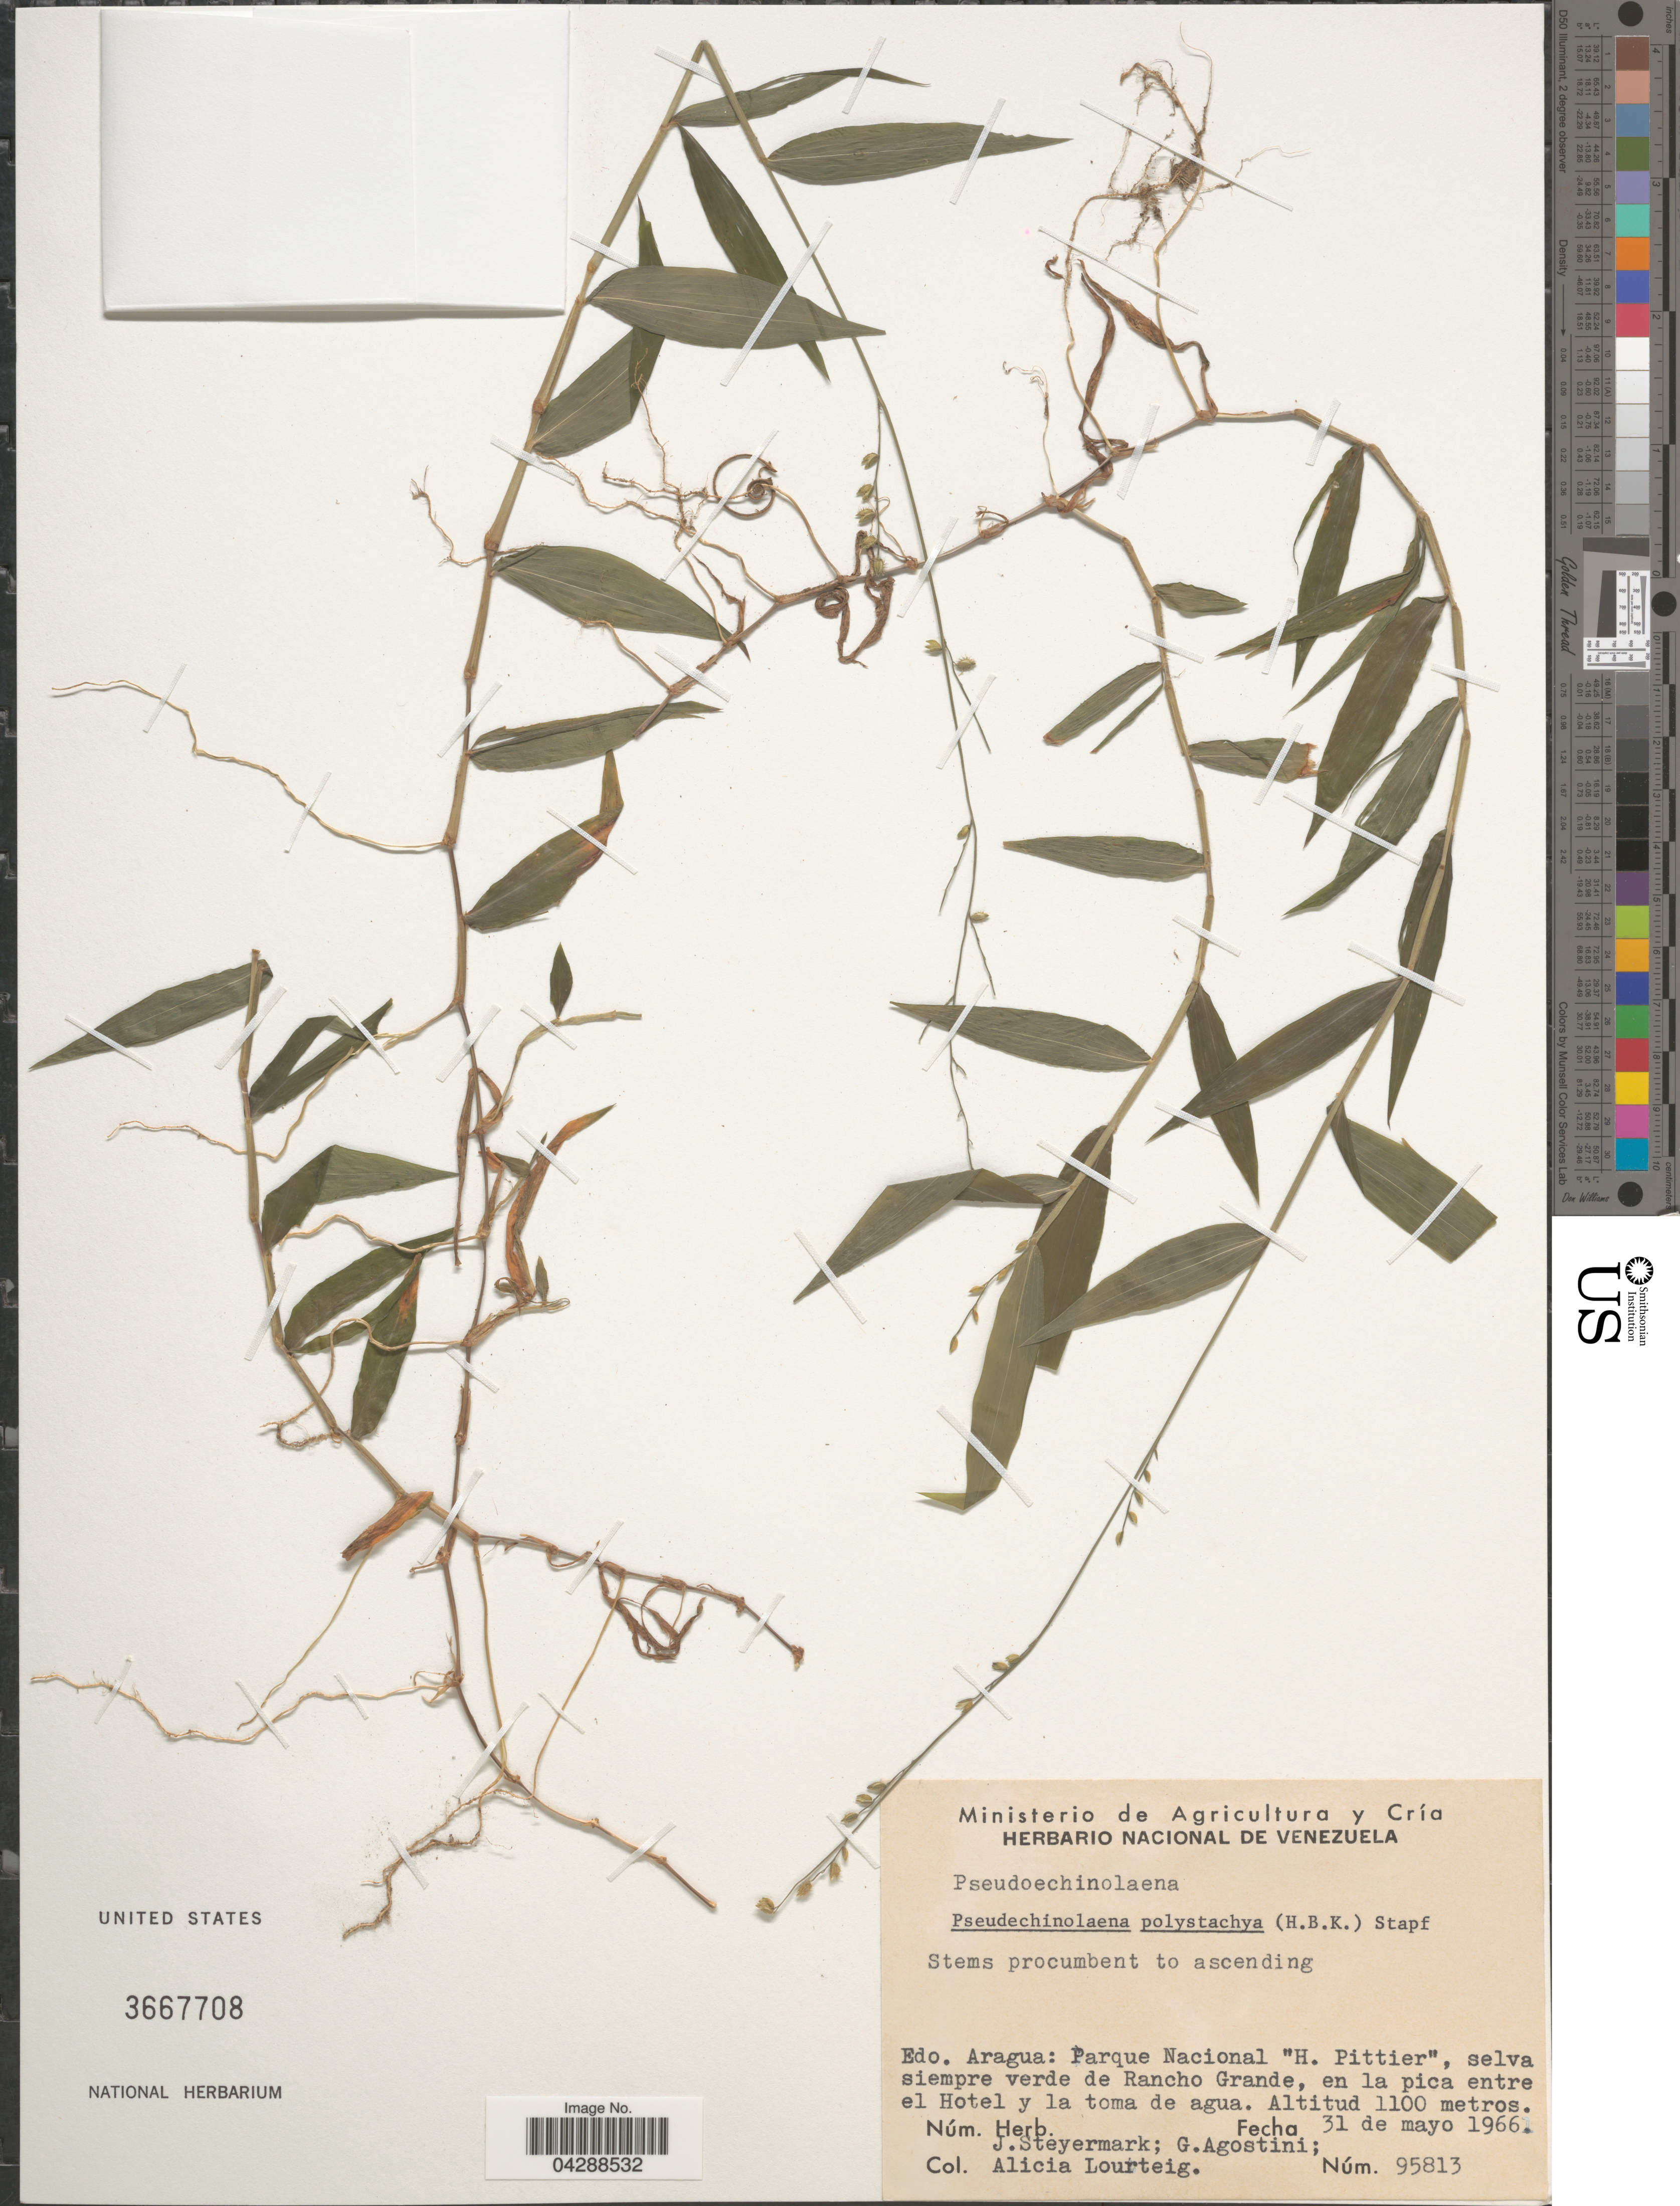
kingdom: Plantae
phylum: Tracheophyta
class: Liliopsida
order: Poales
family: Poaceae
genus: Pseudechinolaena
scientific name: Pseudechinolaena polystachya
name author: (Kunth) Stapf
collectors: J. Steyermark, G. Agostini & A. Lourteig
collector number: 95813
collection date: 1966-05-31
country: Venezuela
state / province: Aragua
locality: Parque Nacional "H. Pittier", selva siempre verde de Rancho Grande, en la pica entre el Hotel y la toma de agua.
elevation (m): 1100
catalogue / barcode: US 3667708